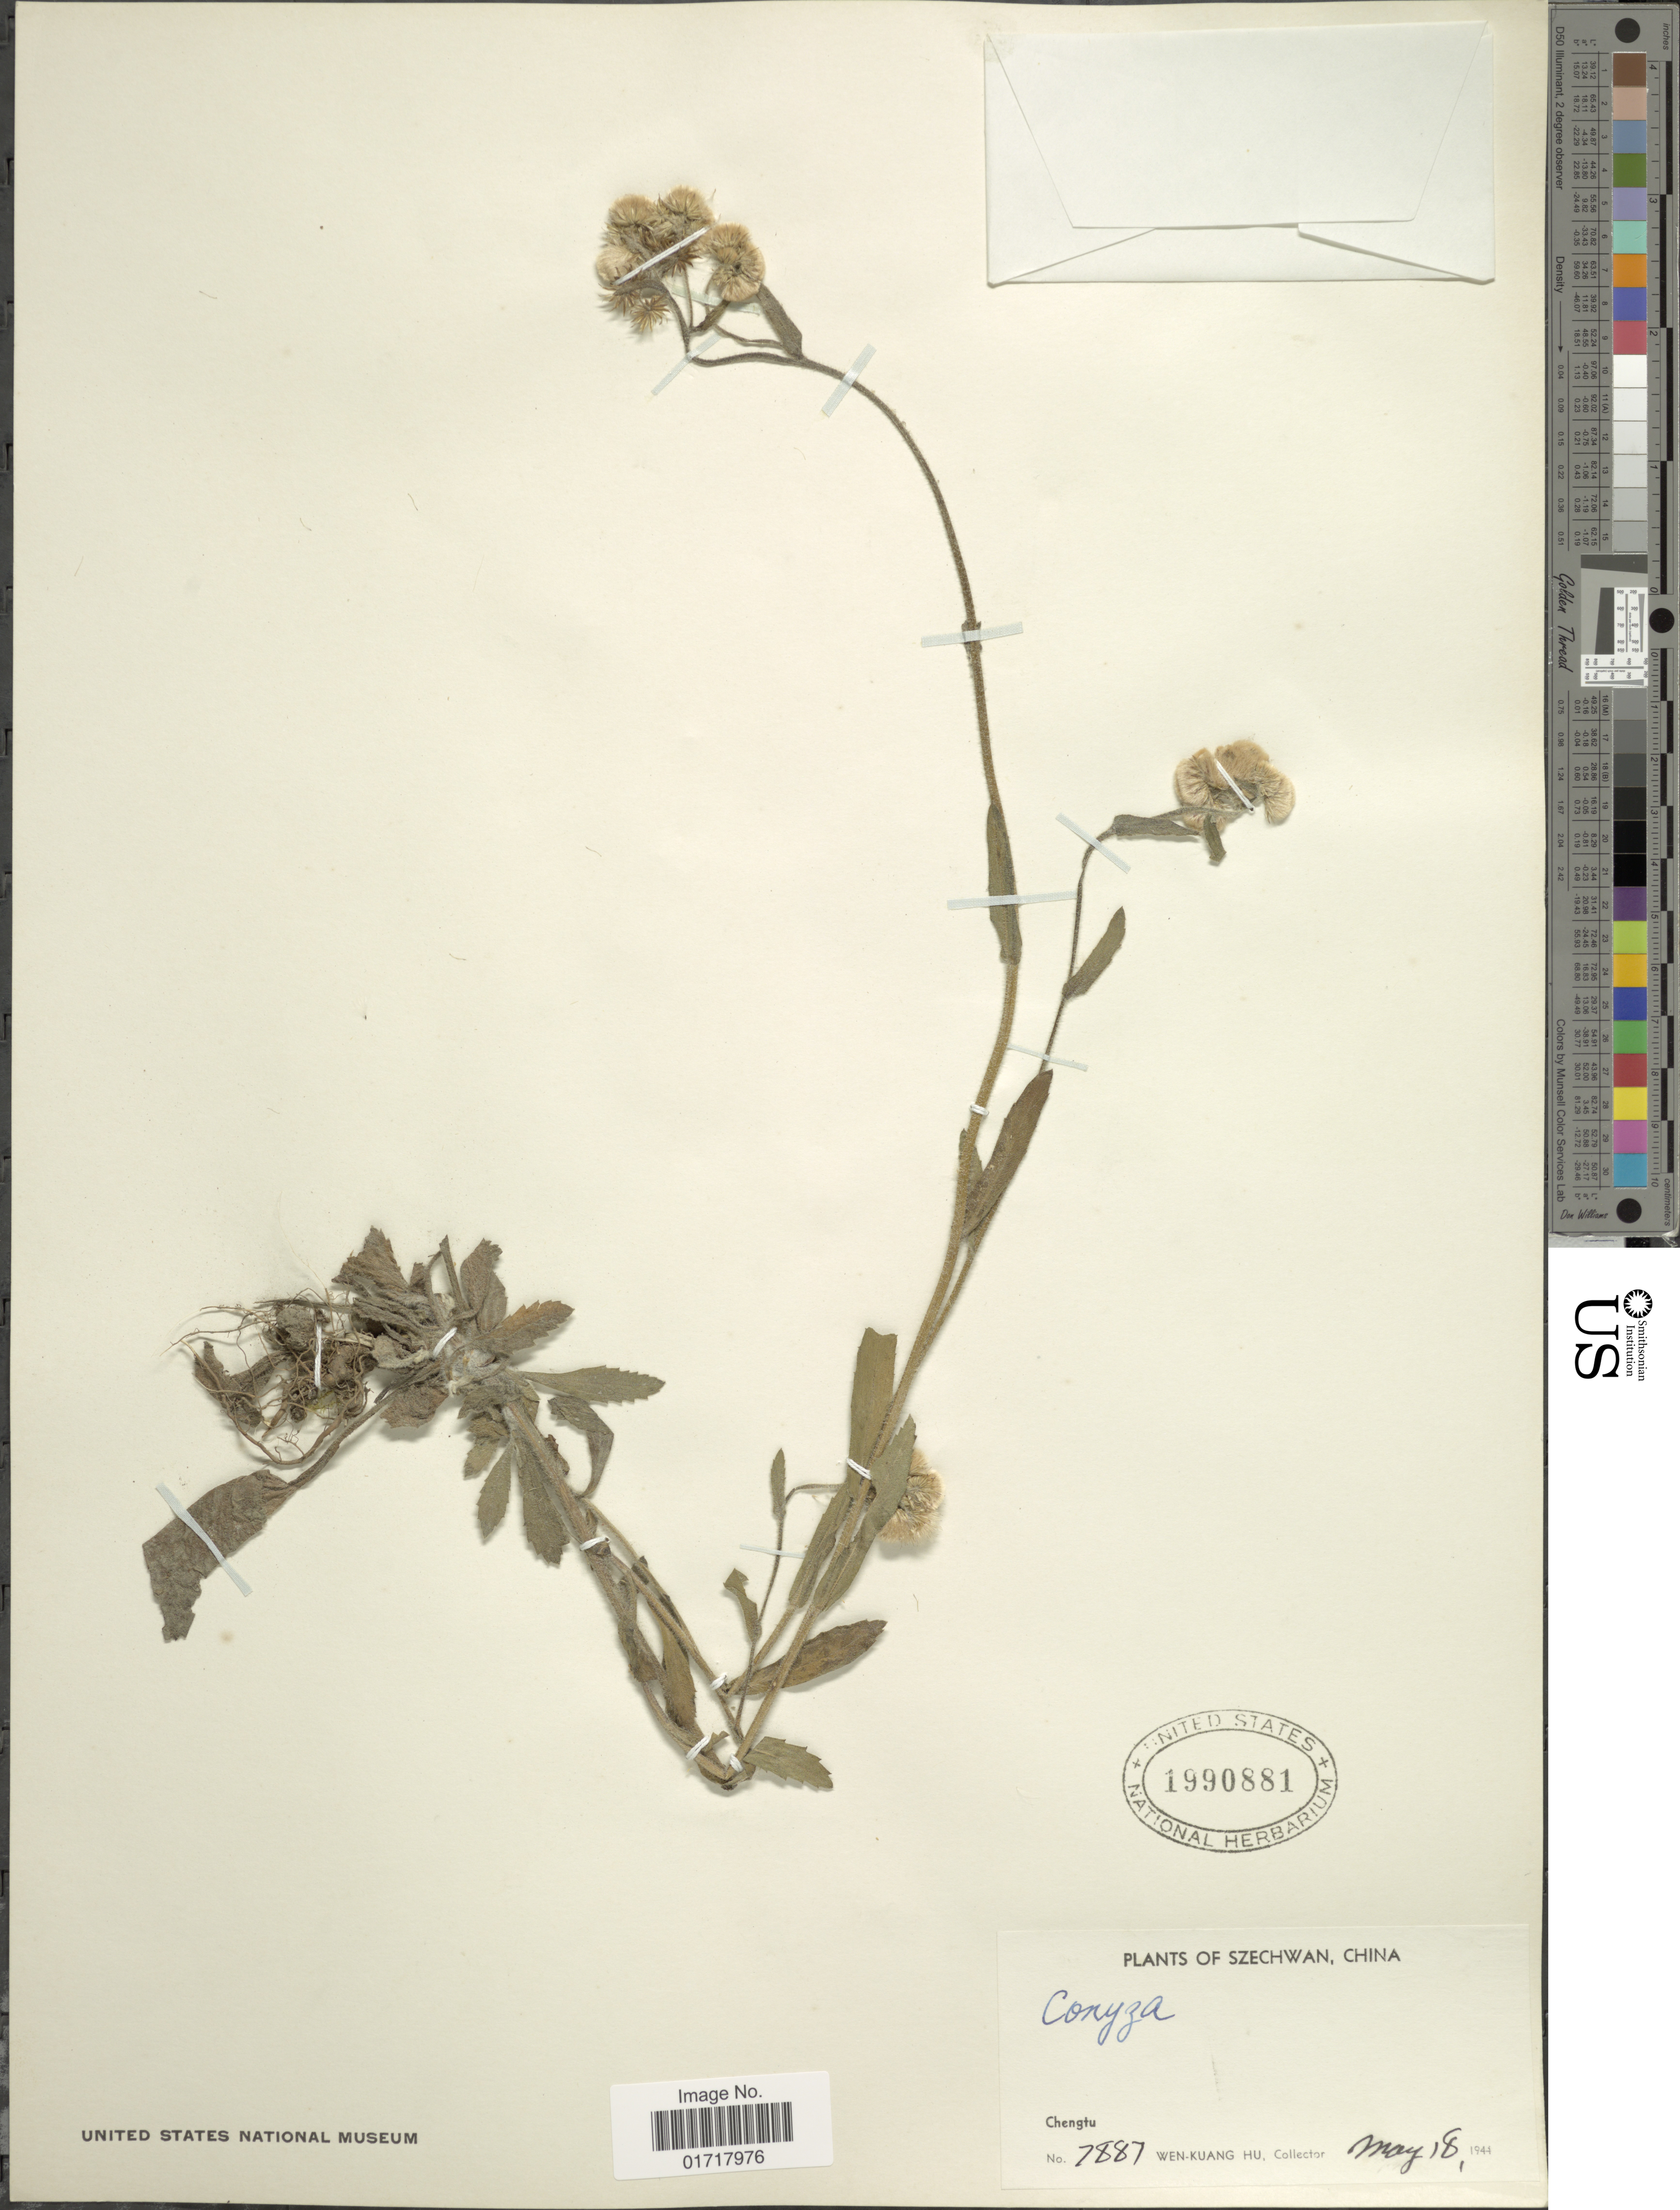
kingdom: Plantae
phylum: Tracheophyta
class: Magnoliopsida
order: Asterales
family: Asteraceae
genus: Conyza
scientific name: Conyza sp.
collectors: W. K. Hu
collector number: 7887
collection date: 1944-05-18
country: China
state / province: Sichuan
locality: Szechwan, China. Chengtu.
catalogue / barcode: US 1990881